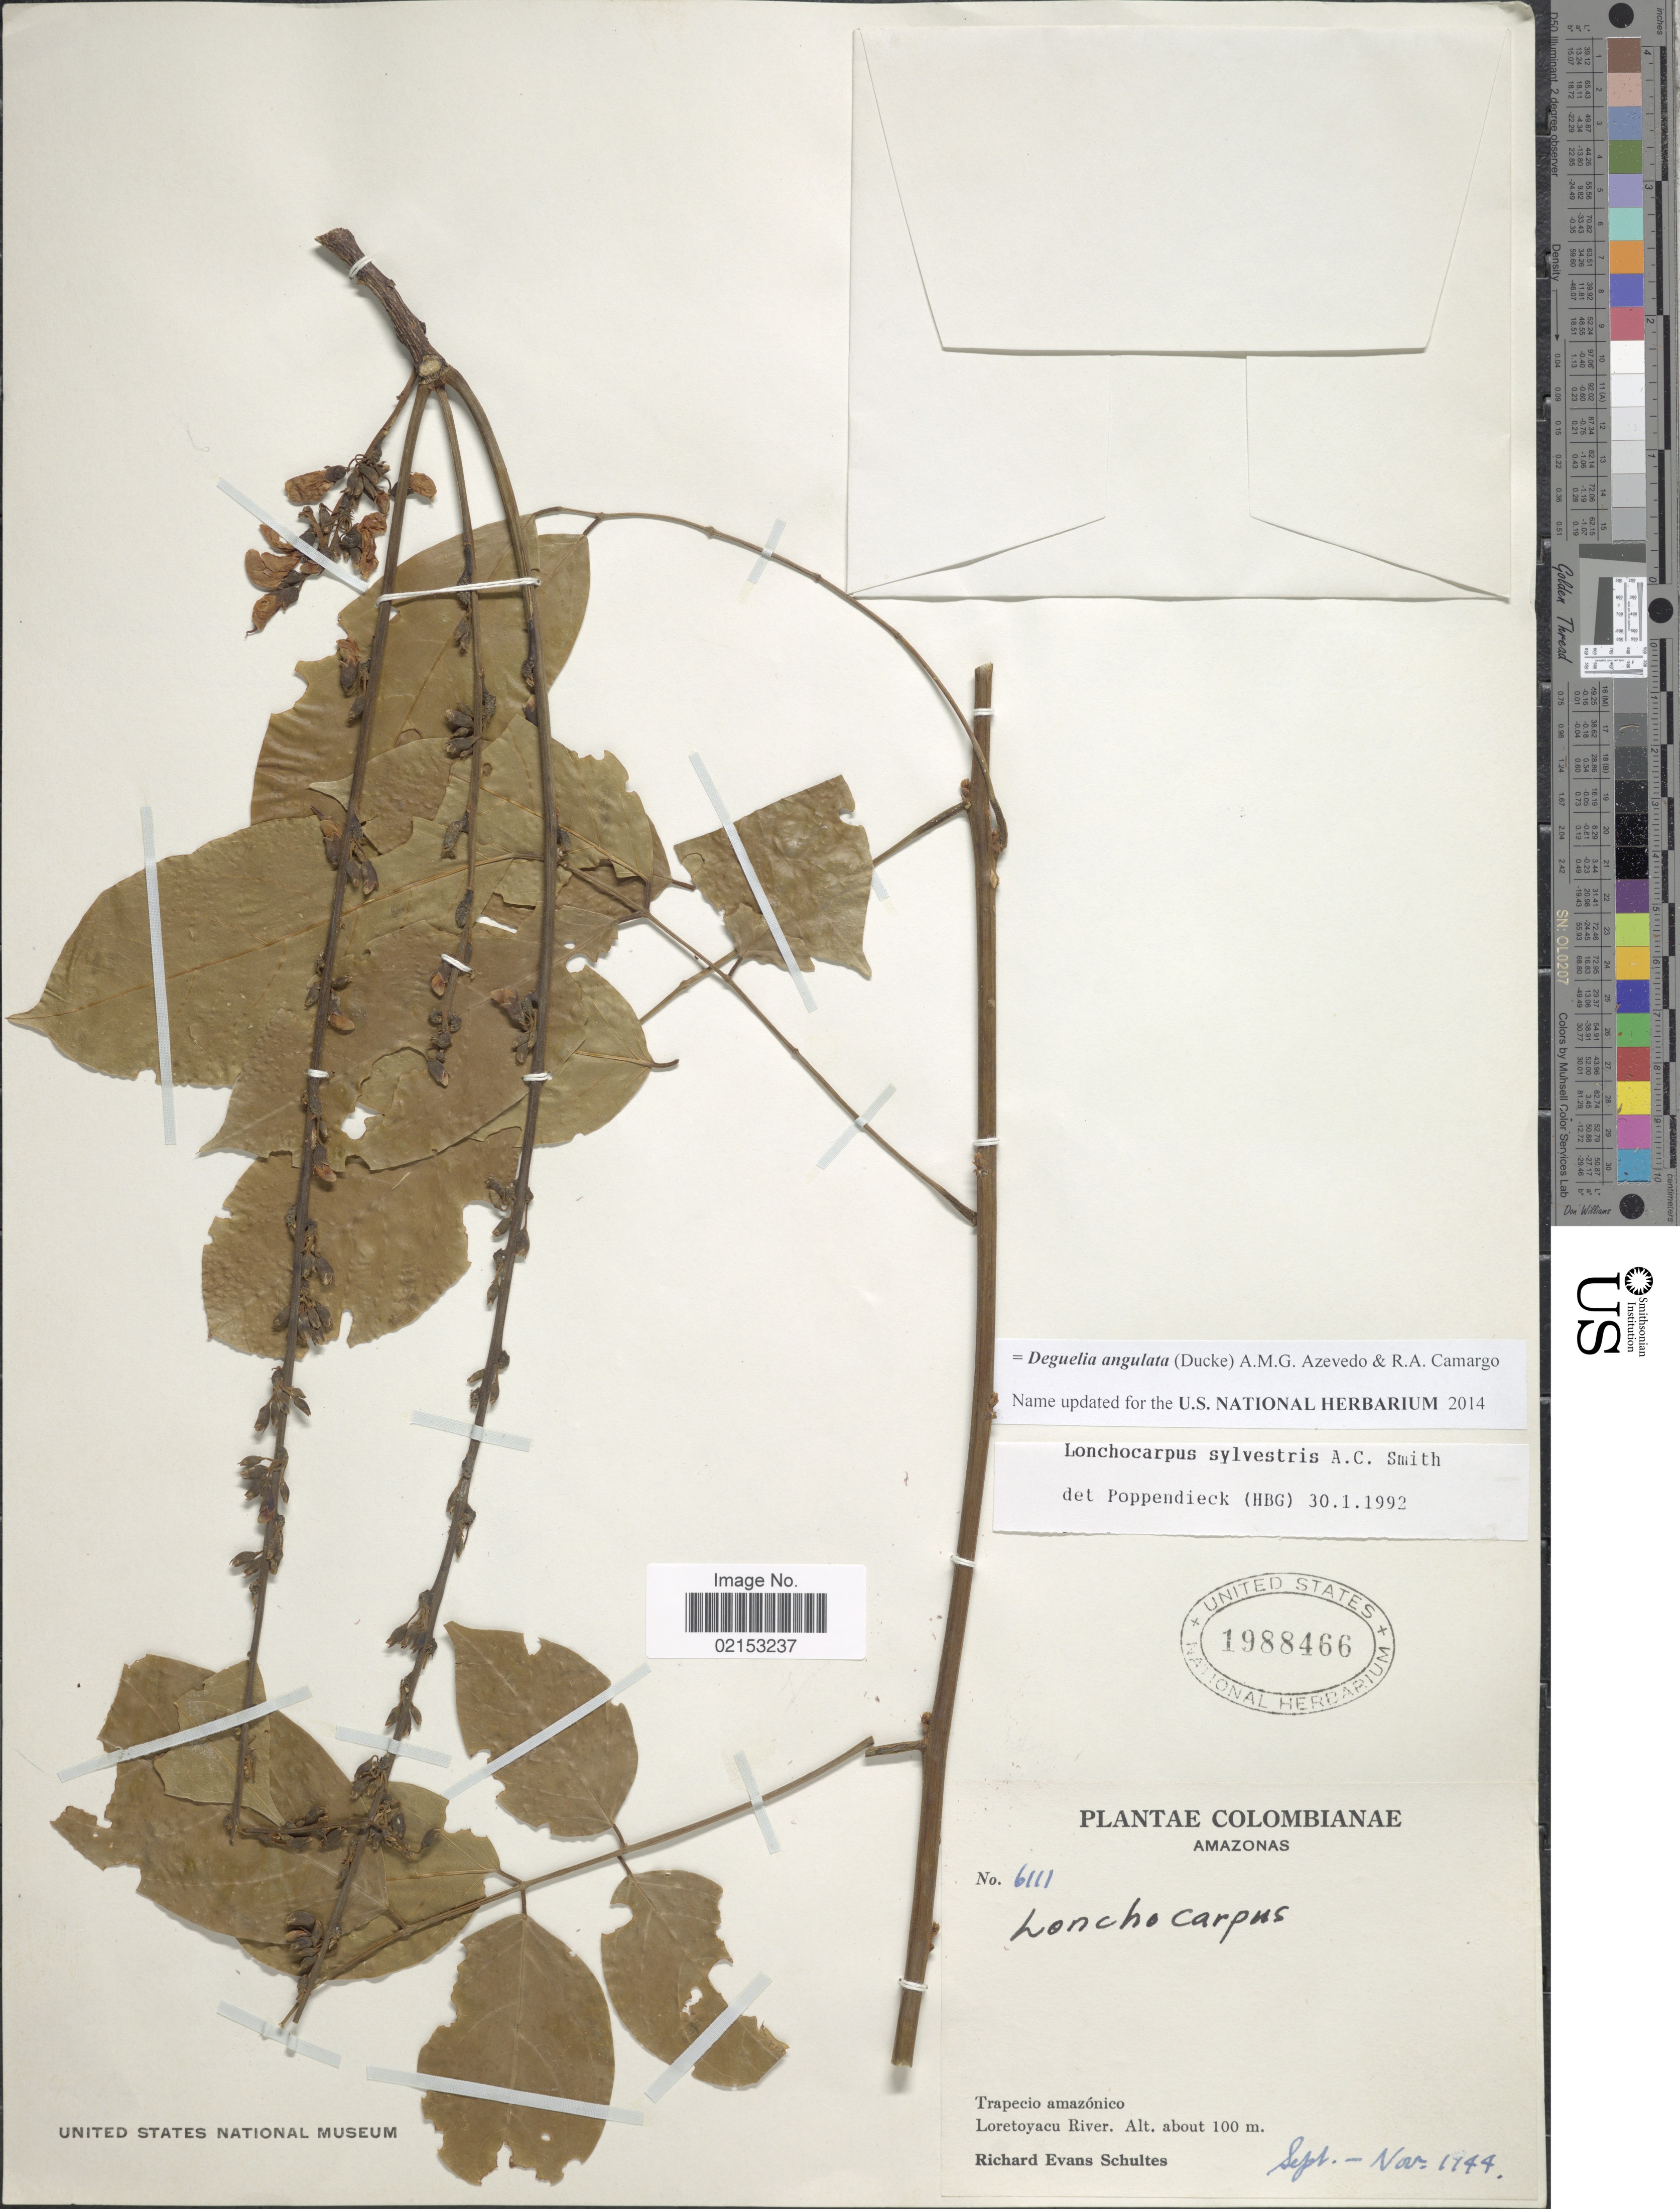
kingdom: Plantae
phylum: Tracheophyta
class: Magnoliopsida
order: Fabales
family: Fabaceae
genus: Deguelia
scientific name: Deguelia angulata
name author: (Ducke) A.M.G. Azevedo & R.A. Camargo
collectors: R. E. Schultes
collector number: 6111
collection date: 1944-09/1944-11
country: Colombia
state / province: Amazônas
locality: Colombianae, Trapecio amazonico, Loretoyacu River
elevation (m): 100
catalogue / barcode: US 1988466